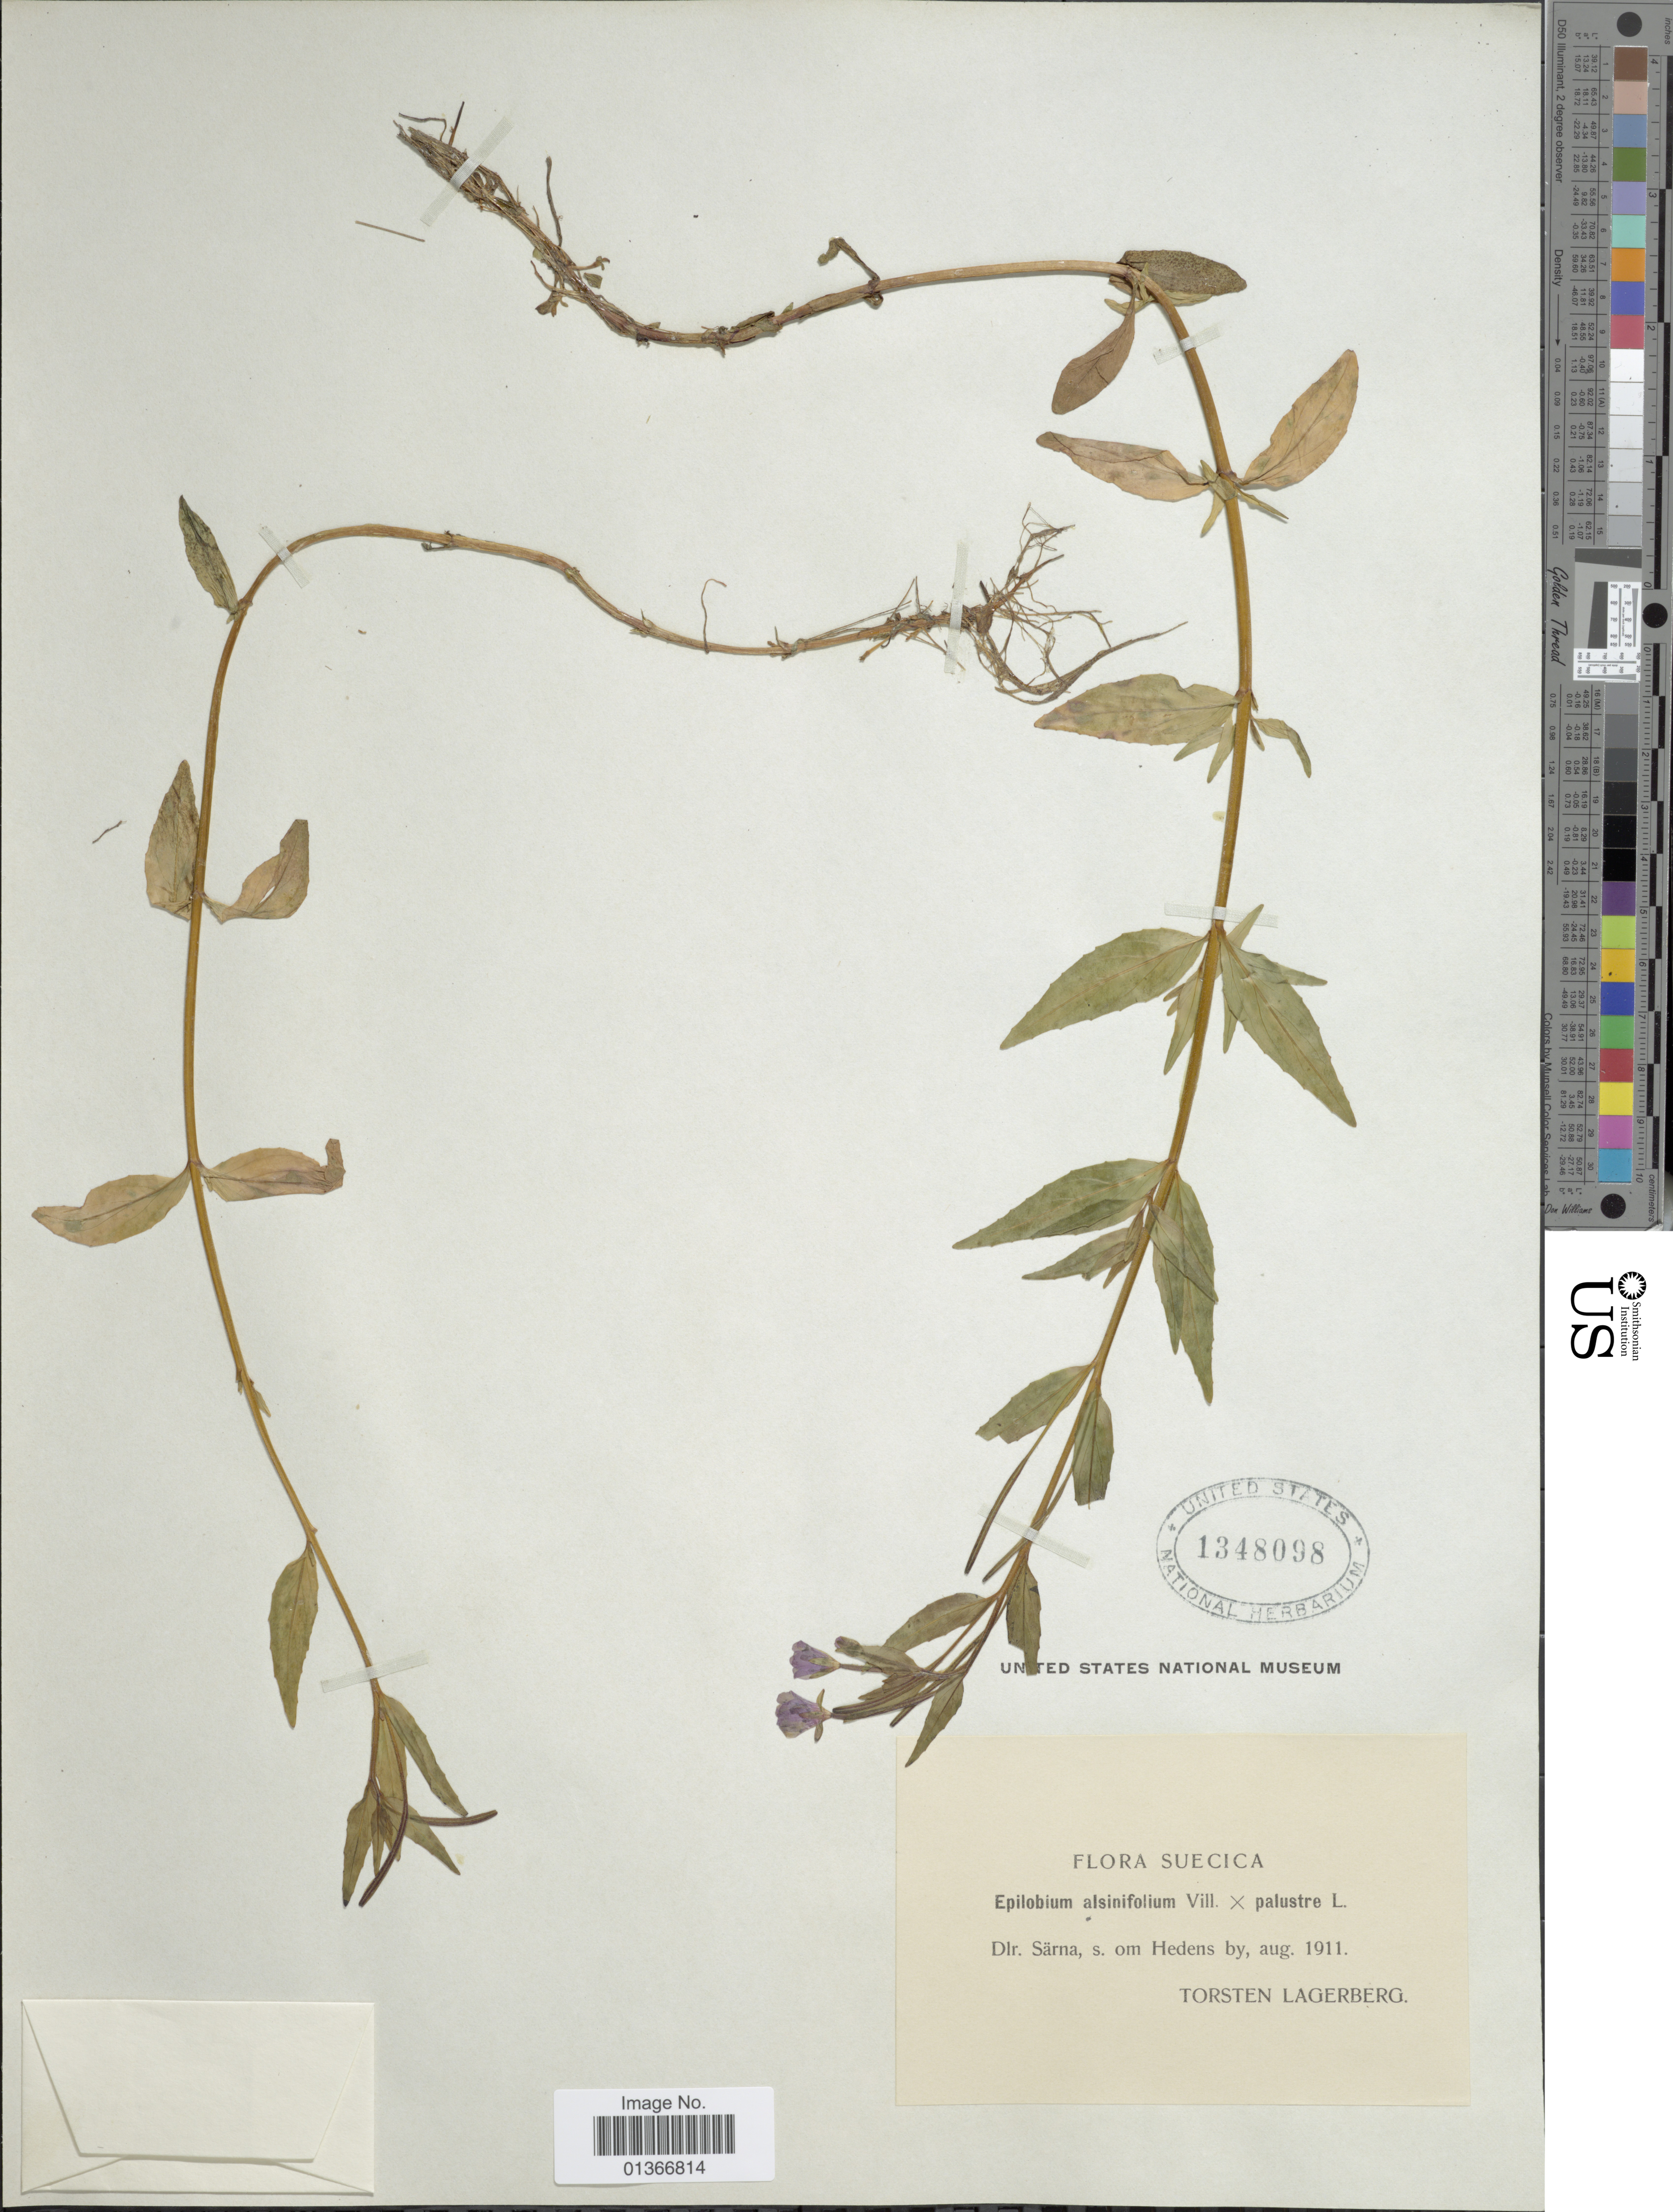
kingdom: Plantae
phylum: Tracheophyta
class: Magnoliopsida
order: Myrtales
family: Onagraceae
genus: Epilobium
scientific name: Epilobium alsinifolium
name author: Vill.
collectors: T. Lagerberg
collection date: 1911-08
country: Sweden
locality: Dlr. Särna, s. om Hedens.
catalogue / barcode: US 1348098